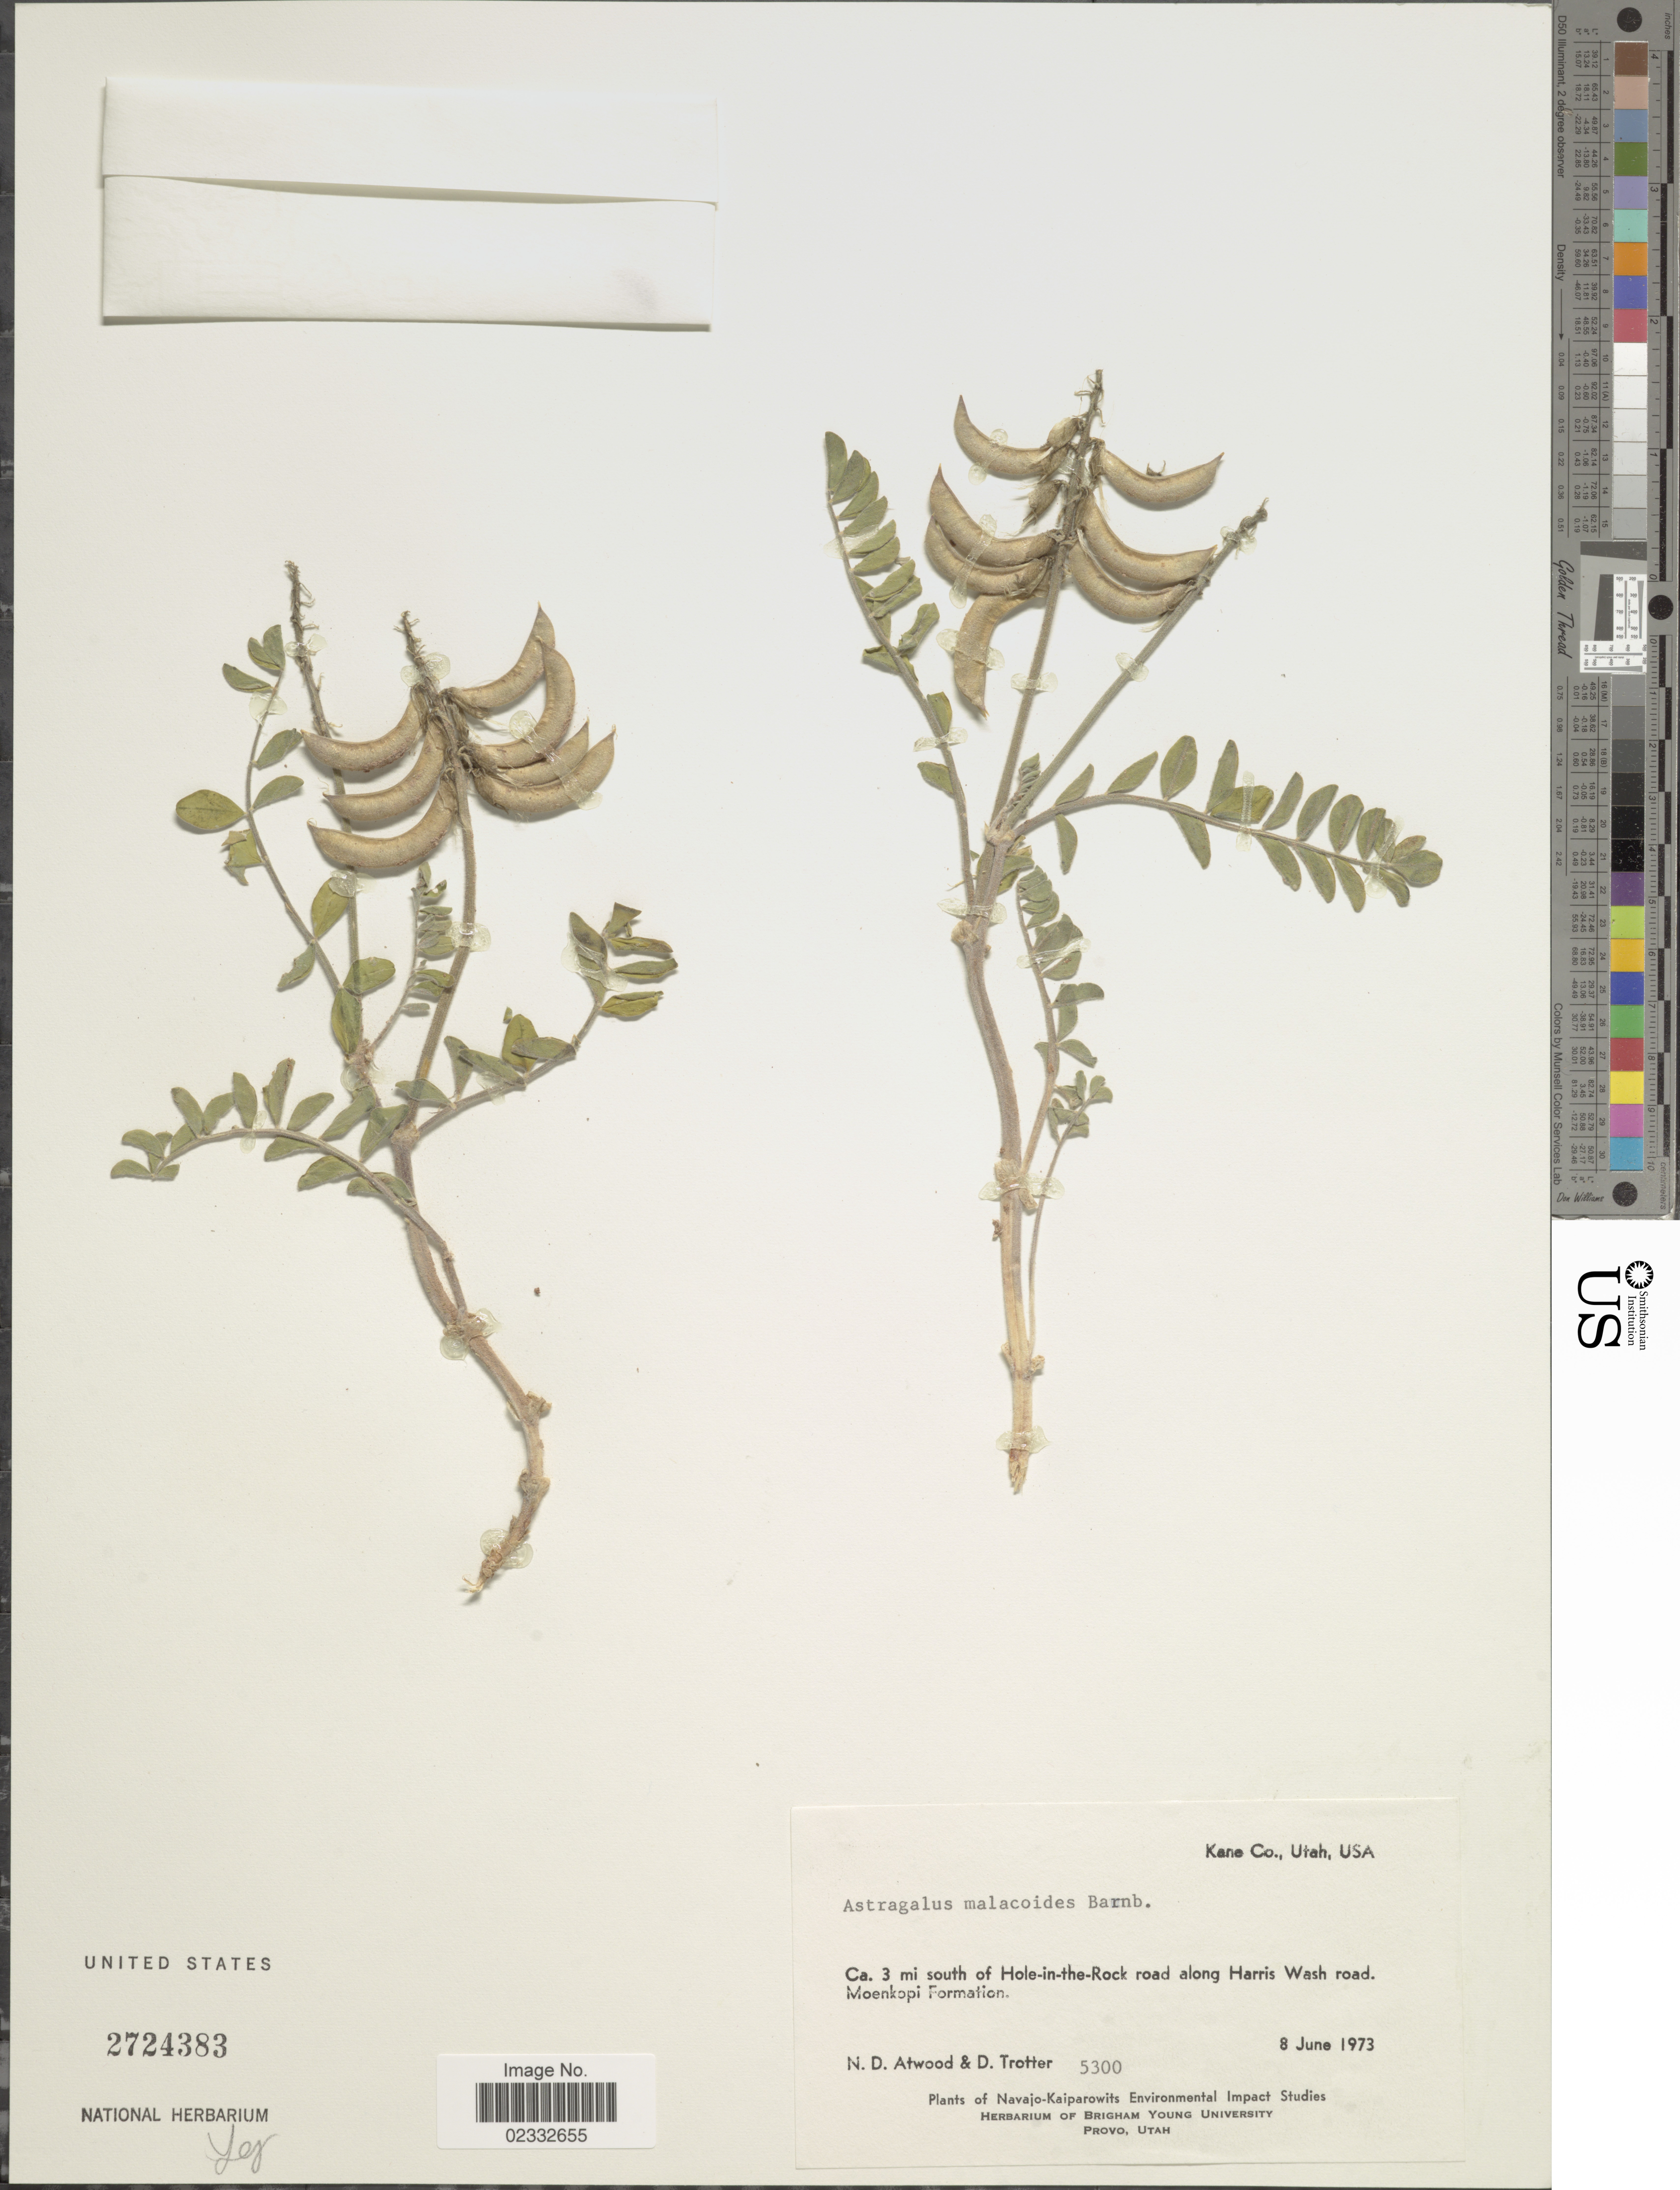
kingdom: Plantae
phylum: Tracheophyta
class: Magnoliopsida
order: Fabales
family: Fabaceae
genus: Astragalus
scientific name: Astragalus malacoides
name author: Barneby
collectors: N. Atwood & D. Trotter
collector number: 5300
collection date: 1973-06-08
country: United States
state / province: Utah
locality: Kane Co. Ca. 3 i south of Hole-in-the-Rock road along Harris Wash road. Moenkopi Formation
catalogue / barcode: US 2724383